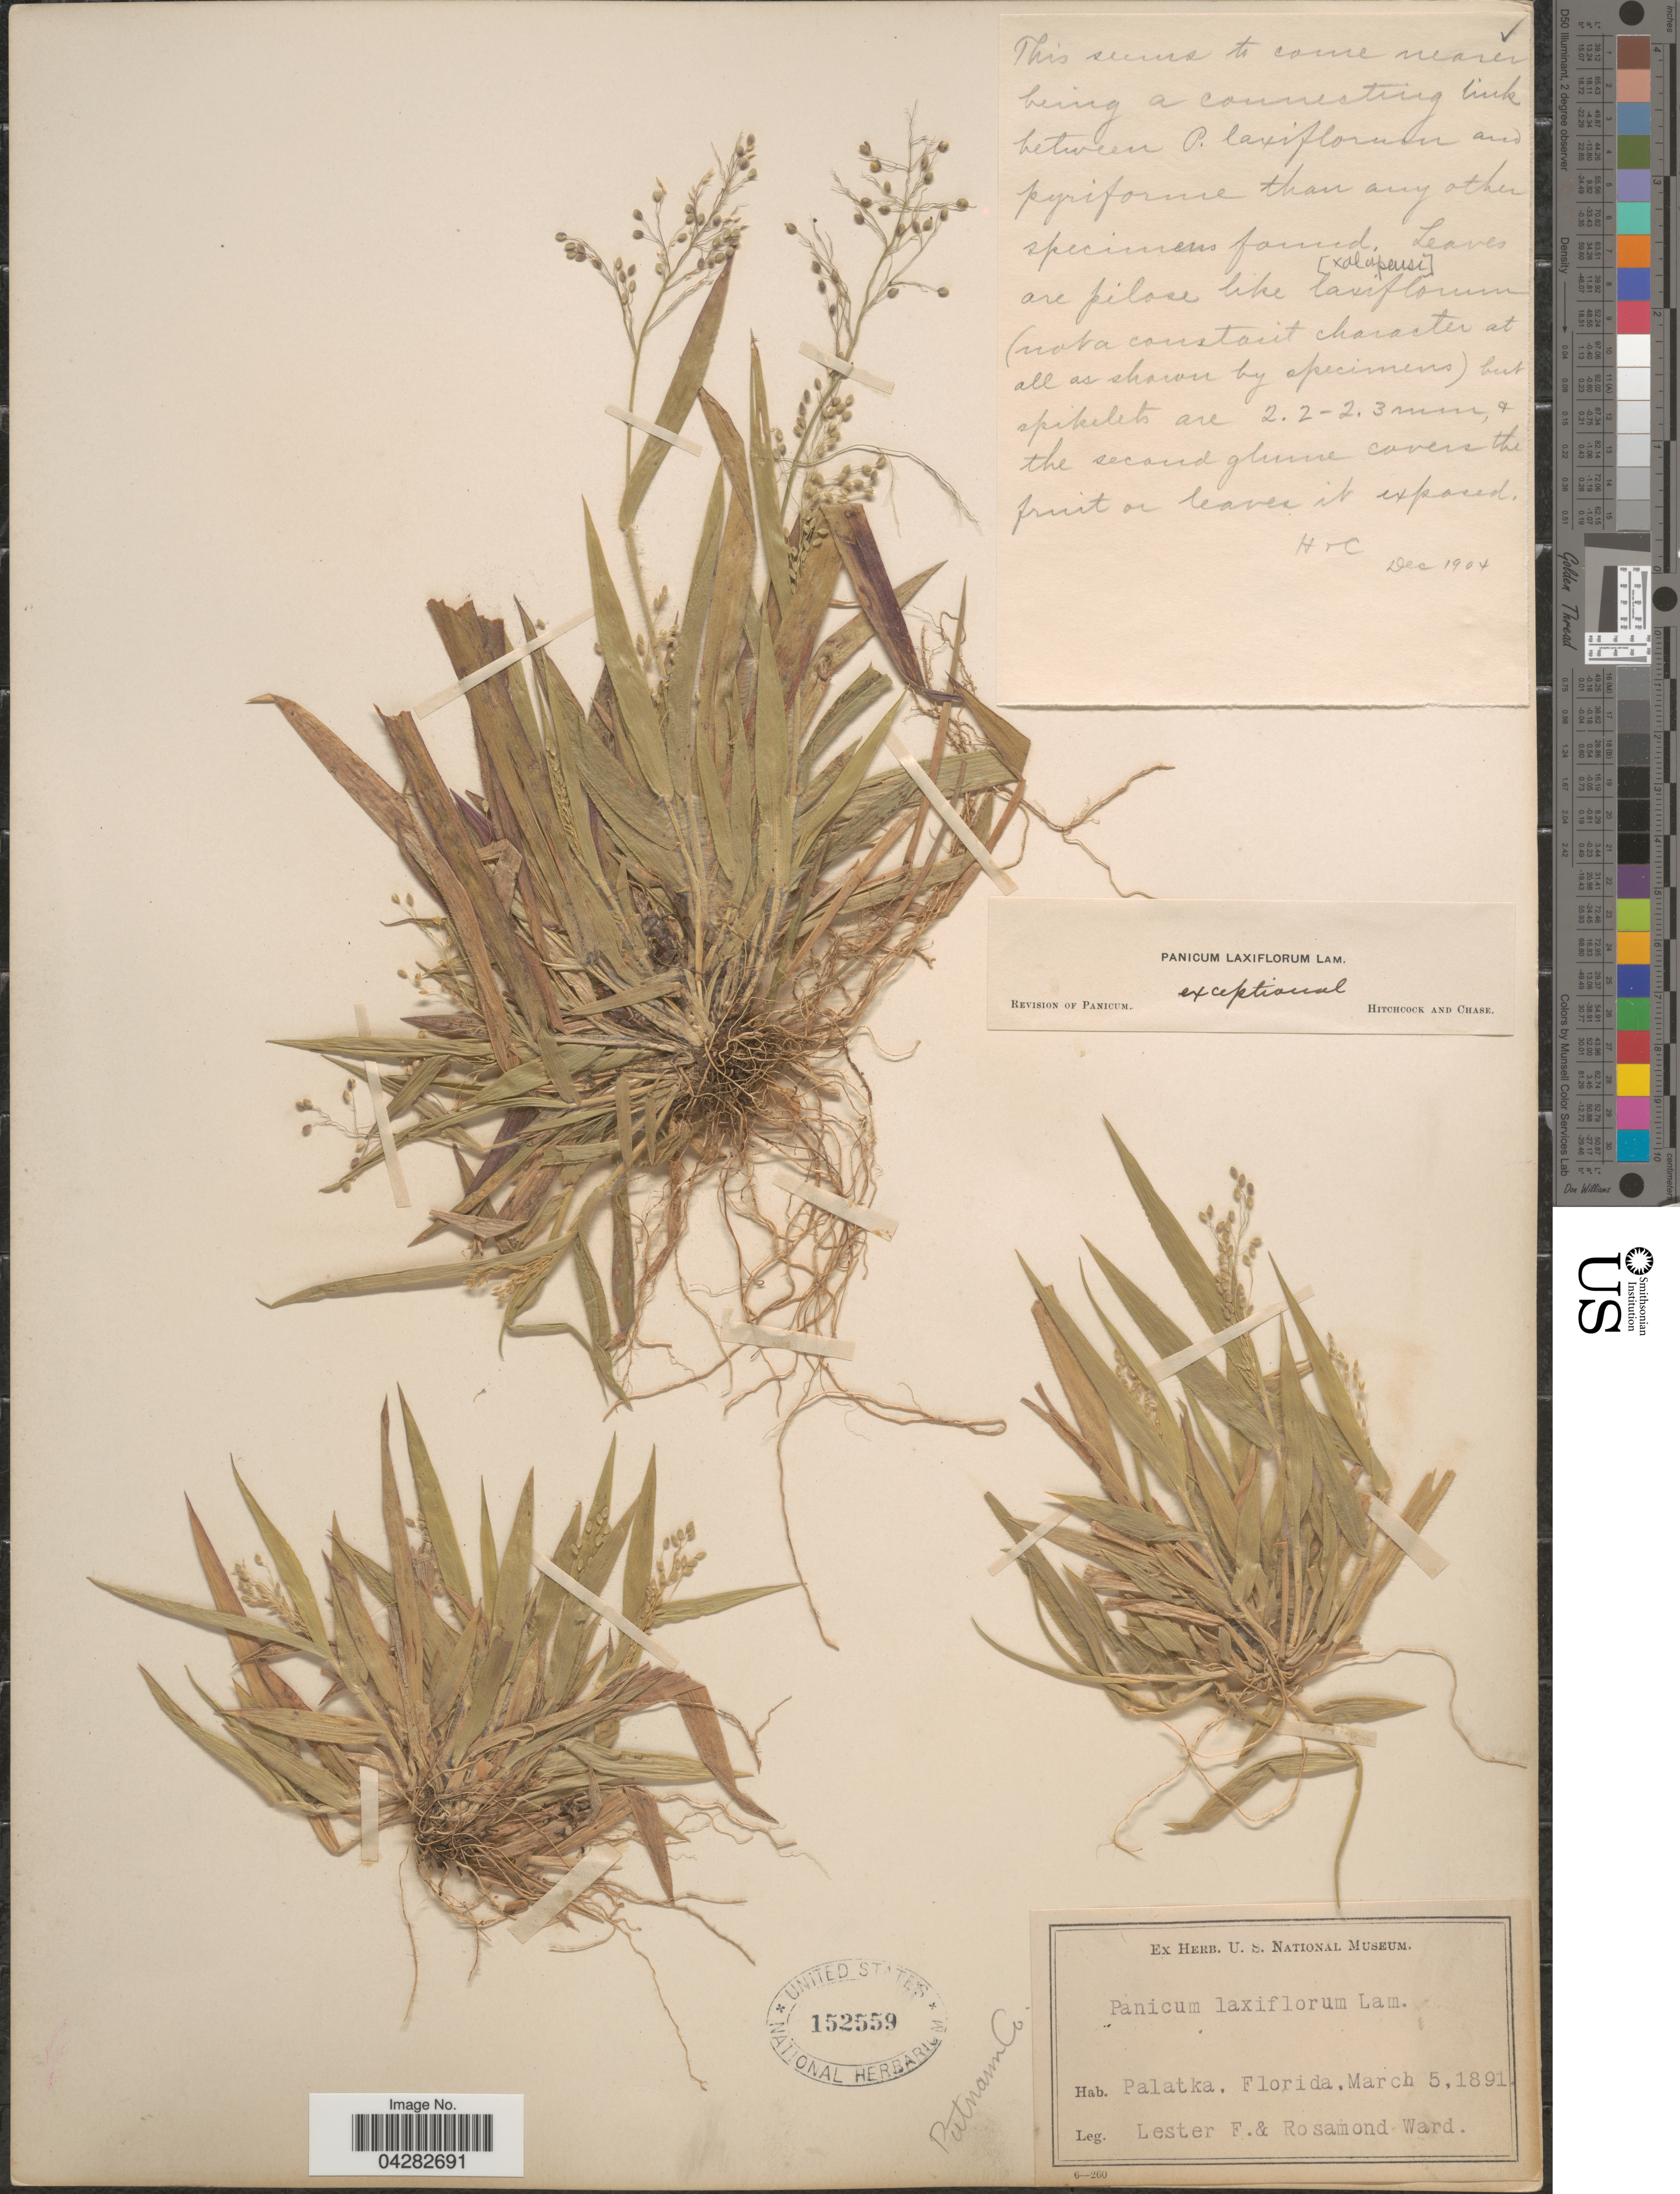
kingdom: Plantae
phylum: Tracheophyta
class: Liliopsida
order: Poales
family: Poaceae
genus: Dichanthelium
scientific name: Dichanthelium laxiflorum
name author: (Lam.) Gould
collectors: L. F. Ward & R. Ward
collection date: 1891-03-05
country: United States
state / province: Florida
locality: Putnam Co. Palatka.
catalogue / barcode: US 152559